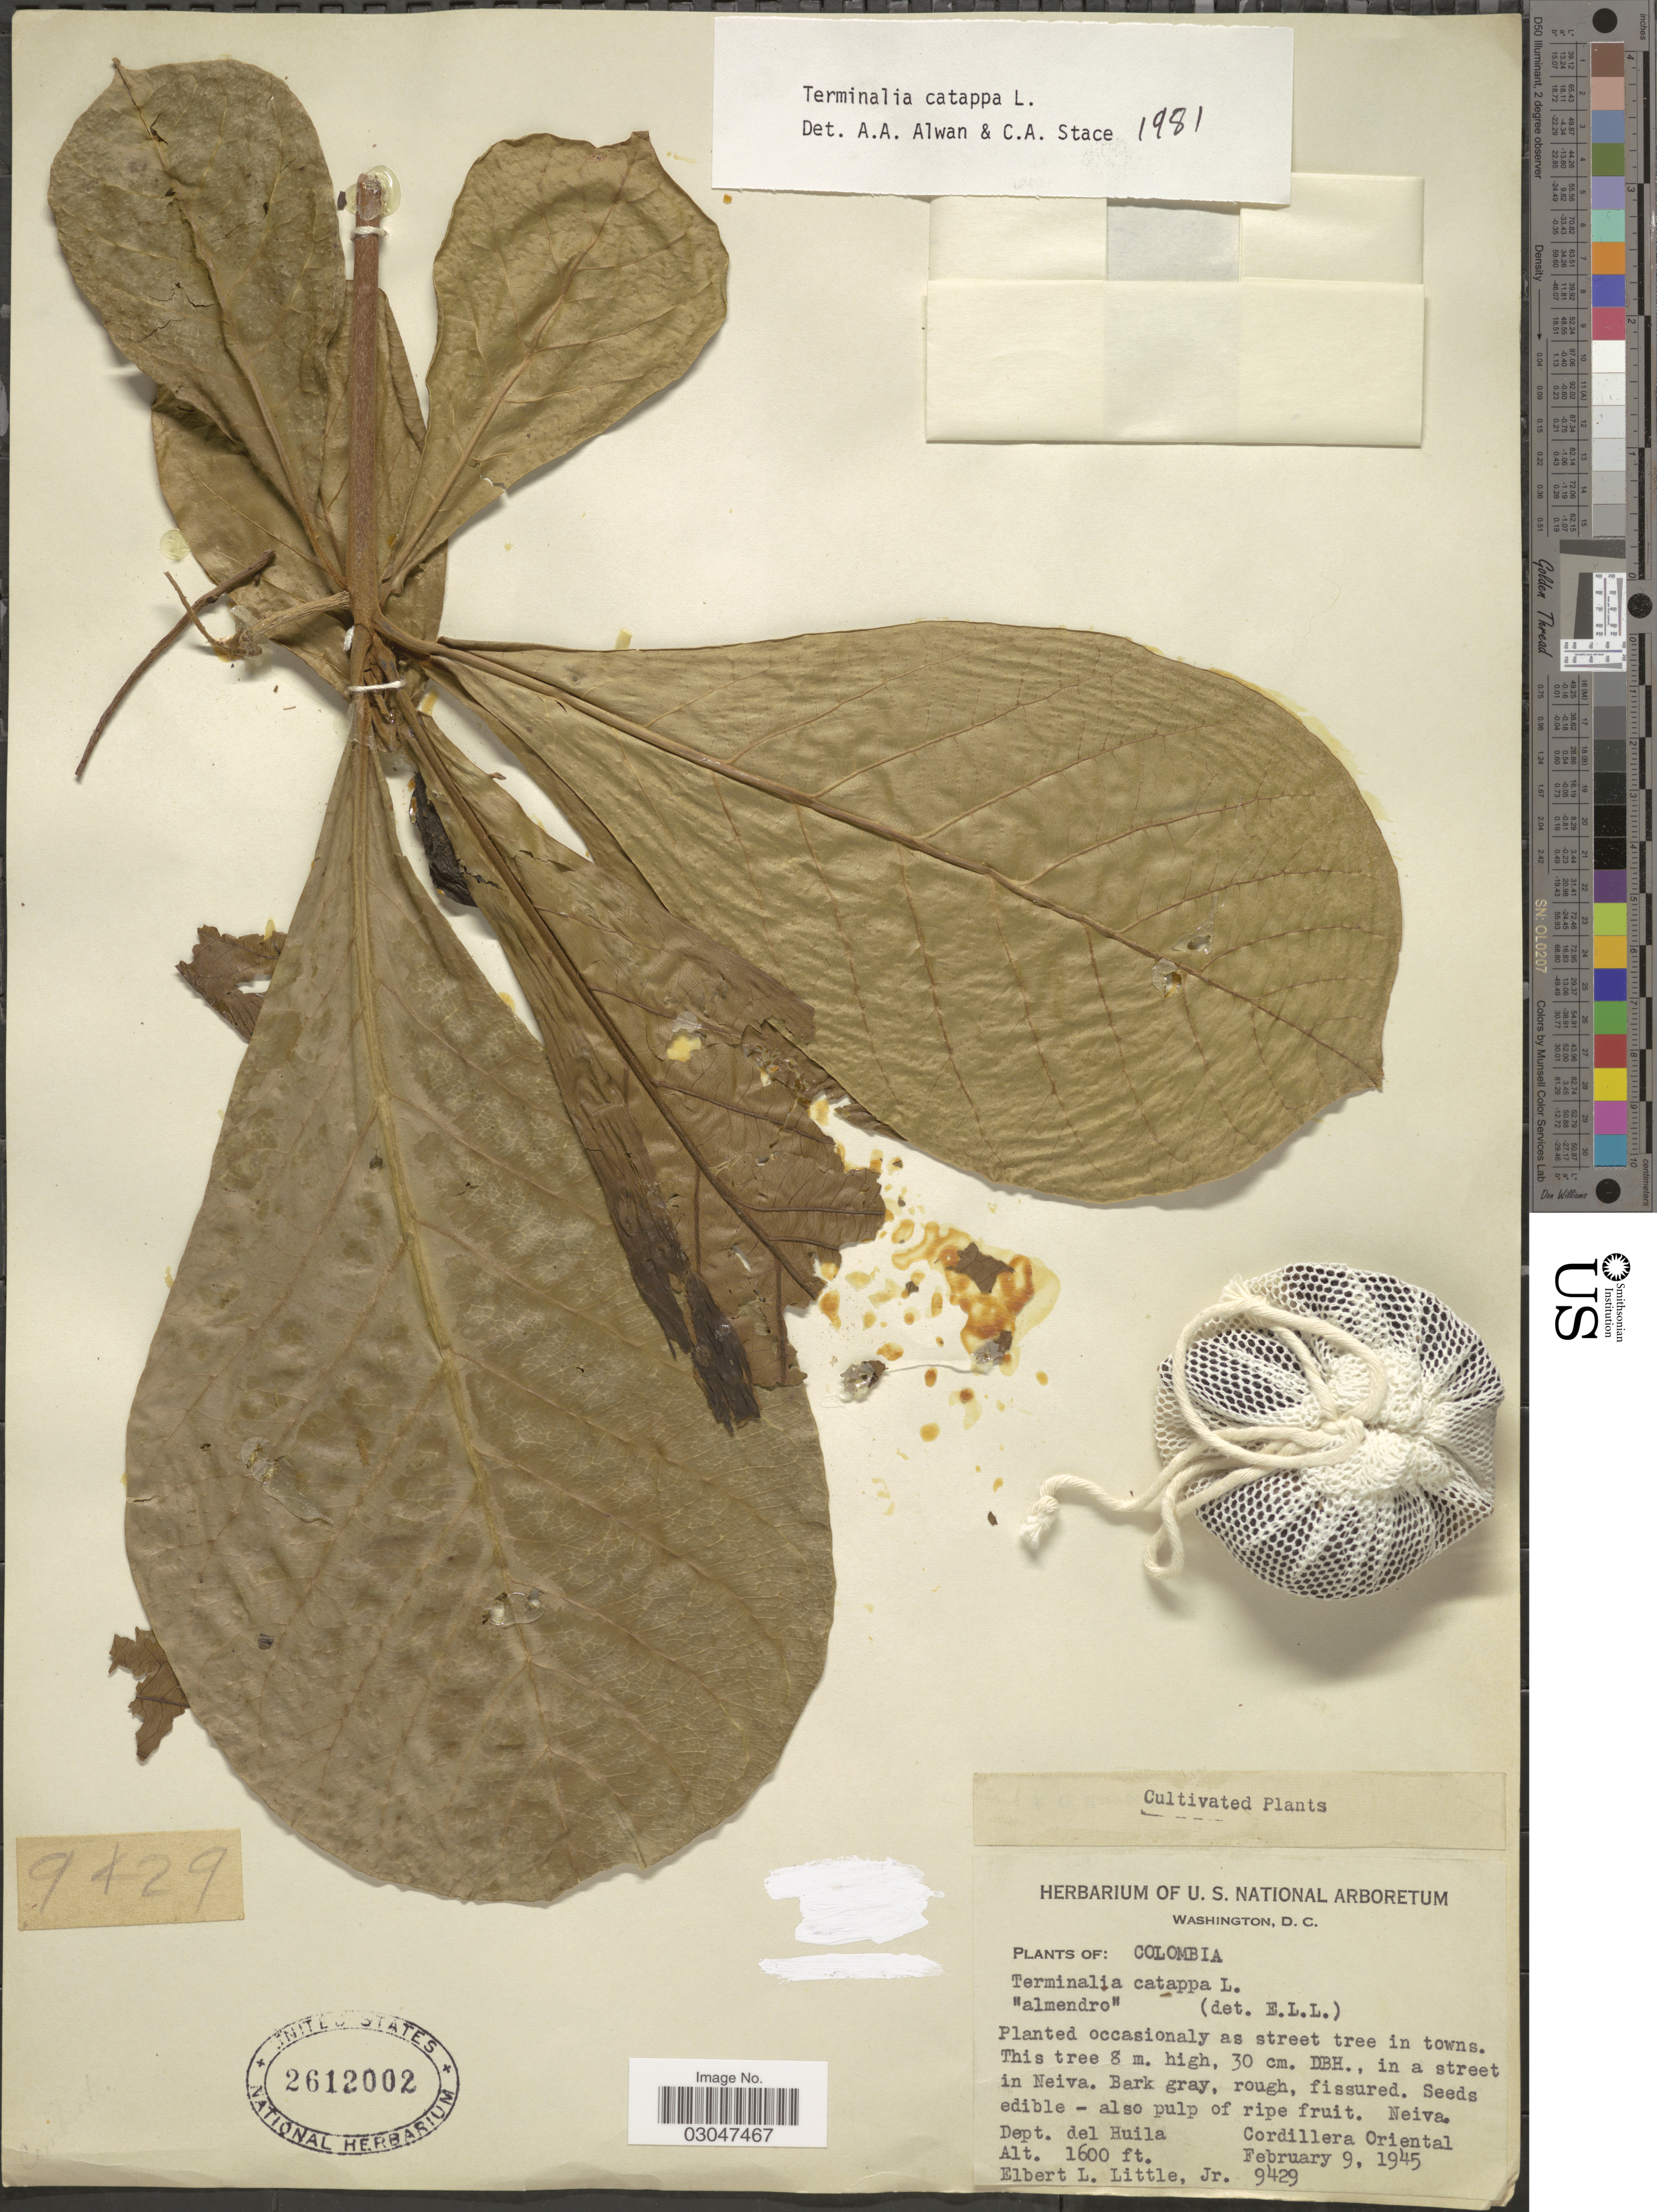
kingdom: Plantae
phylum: Tracheophyta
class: Magnoliopsida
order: Myrtales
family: Combretaceae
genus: Terminalia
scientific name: Terminalia catappa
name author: L.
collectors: E. L. Little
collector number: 9429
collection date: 1945-02-09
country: Colombia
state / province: Huila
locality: Neiva. Dept. del Huila. Cordillera Oriental.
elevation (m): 488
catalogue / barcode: US 2612002